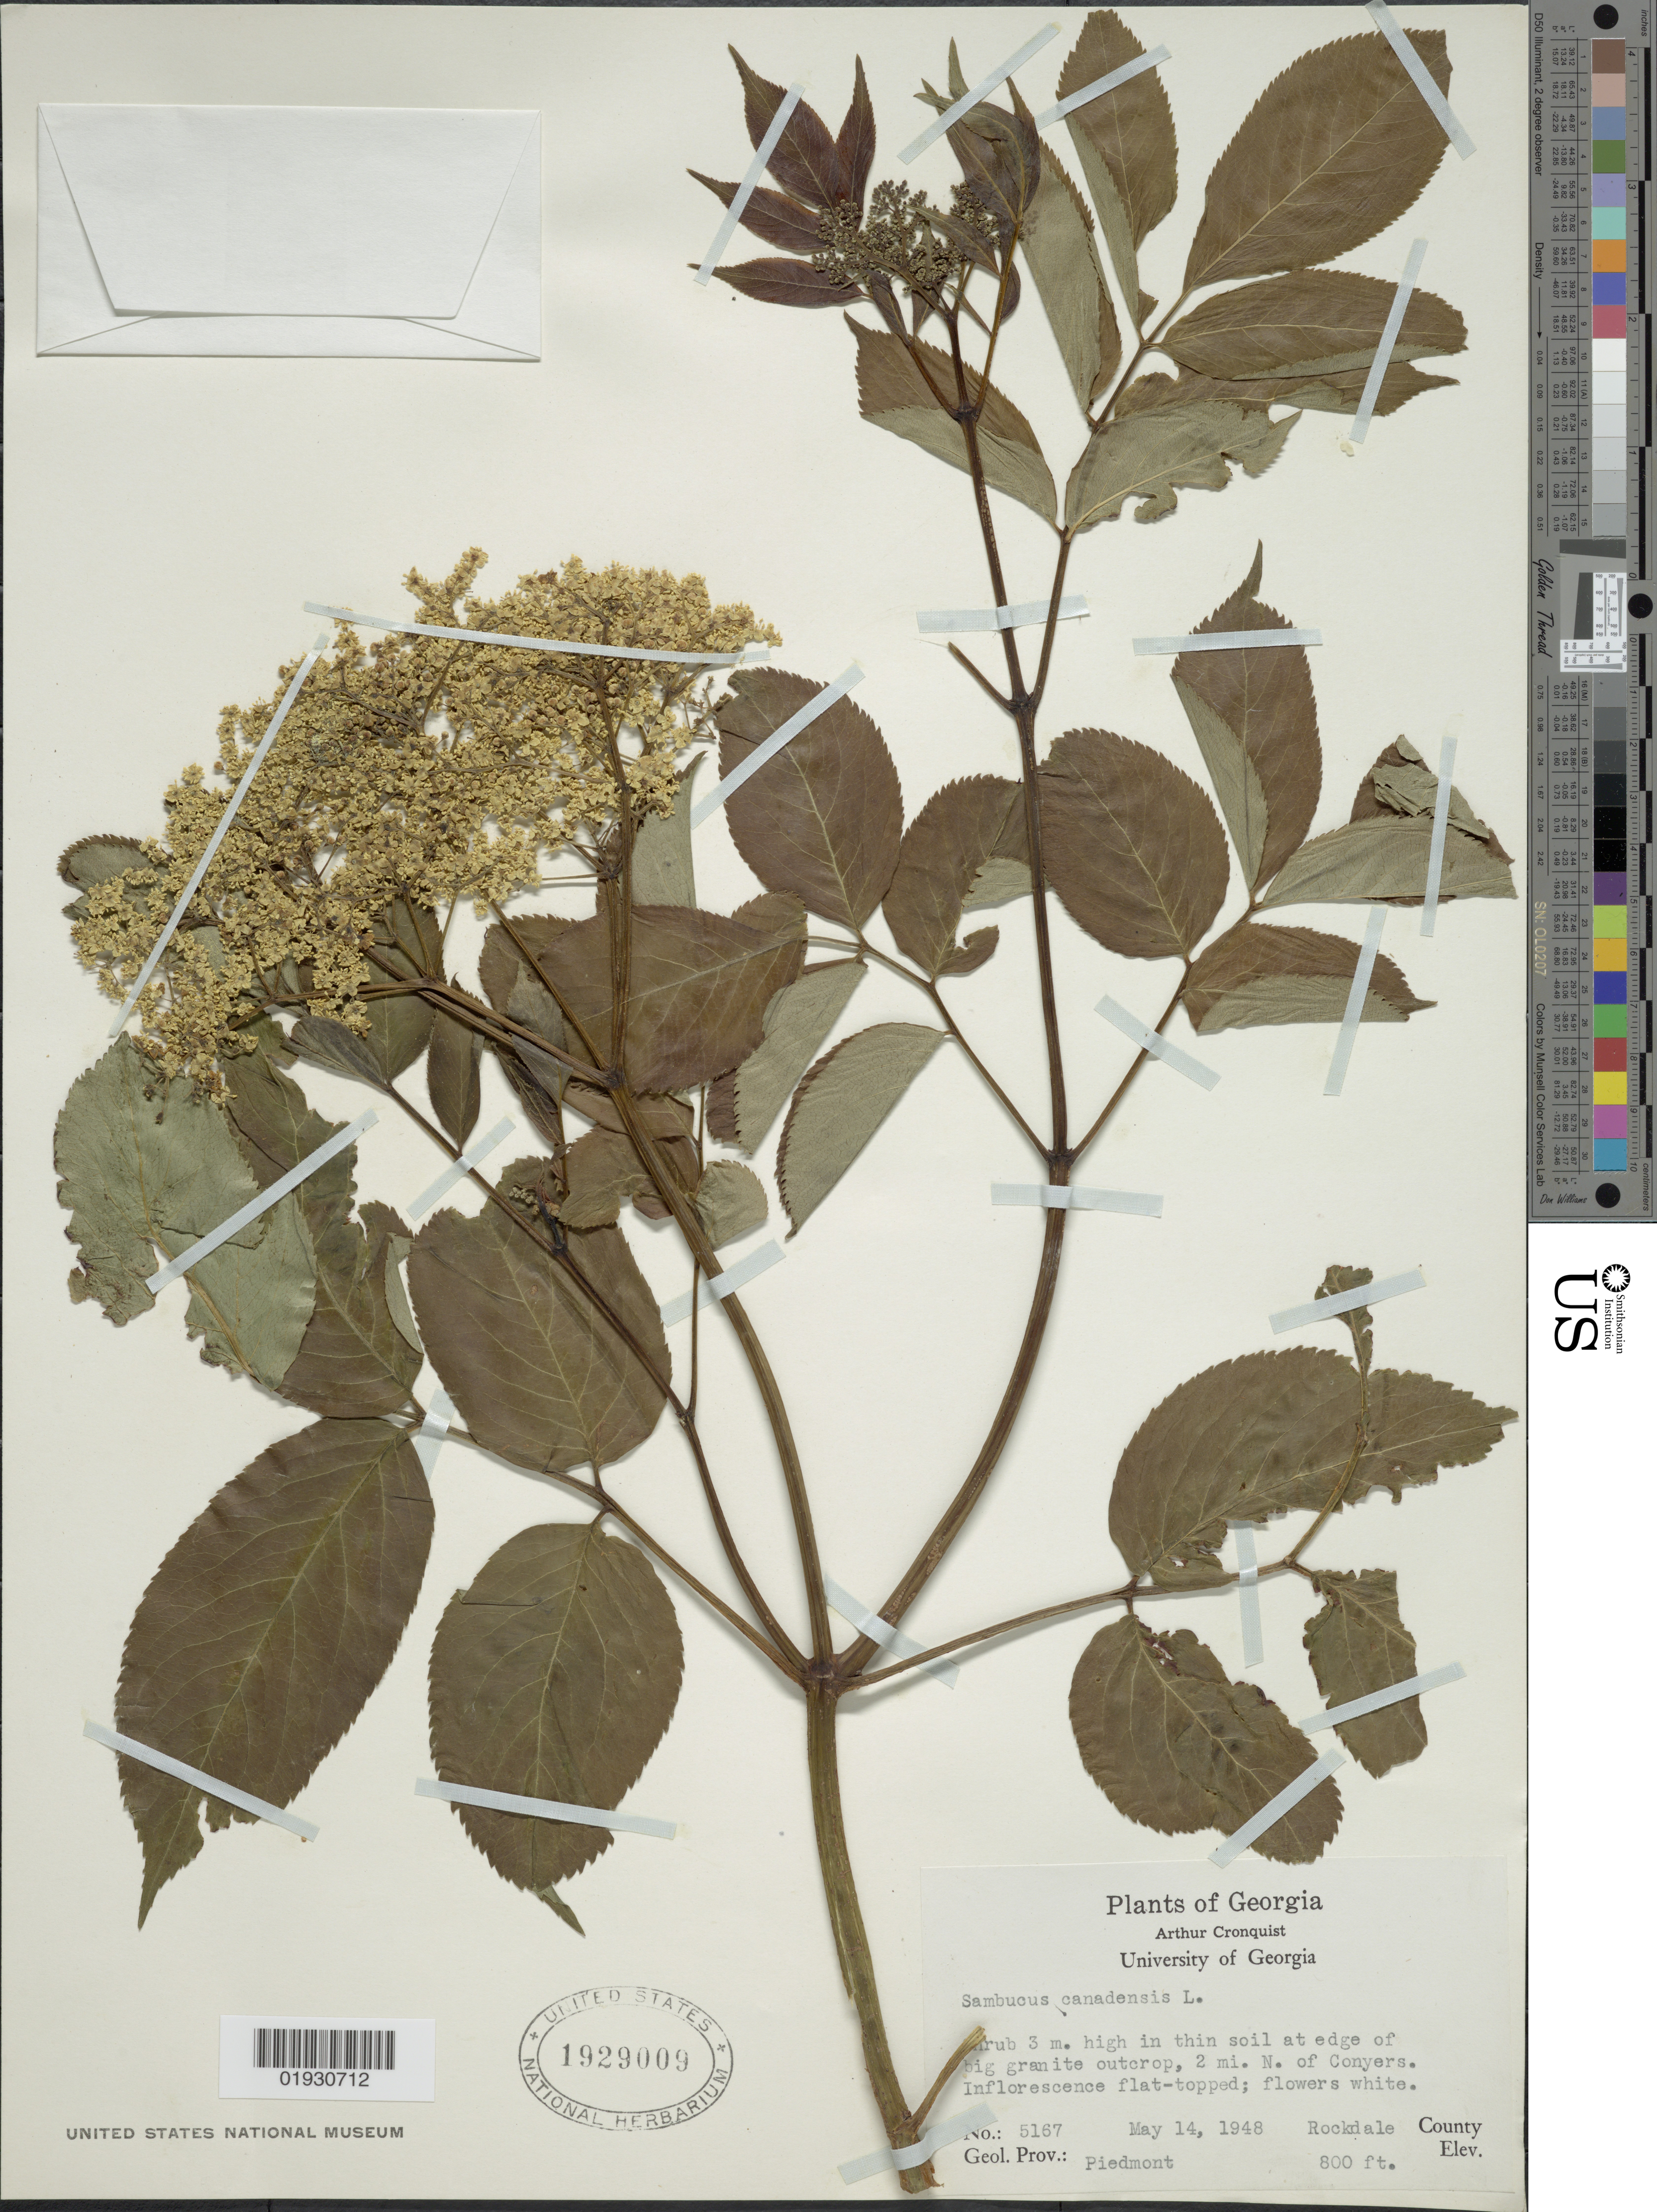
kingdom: Plantae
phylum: Tracheophyta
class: Magnoliopsida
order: Dipsacales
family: Viburnaceae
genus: Sambucus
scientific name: Sambucus canadensis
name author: L.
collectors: A. J. Cronquist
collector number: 5167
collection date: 1948-05-14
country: United States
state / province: Georgia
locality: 2 mi. N. of Conyers, Rockdale County, Geol. Prov.: Piedmont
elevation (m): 244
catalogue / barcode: US 1929009